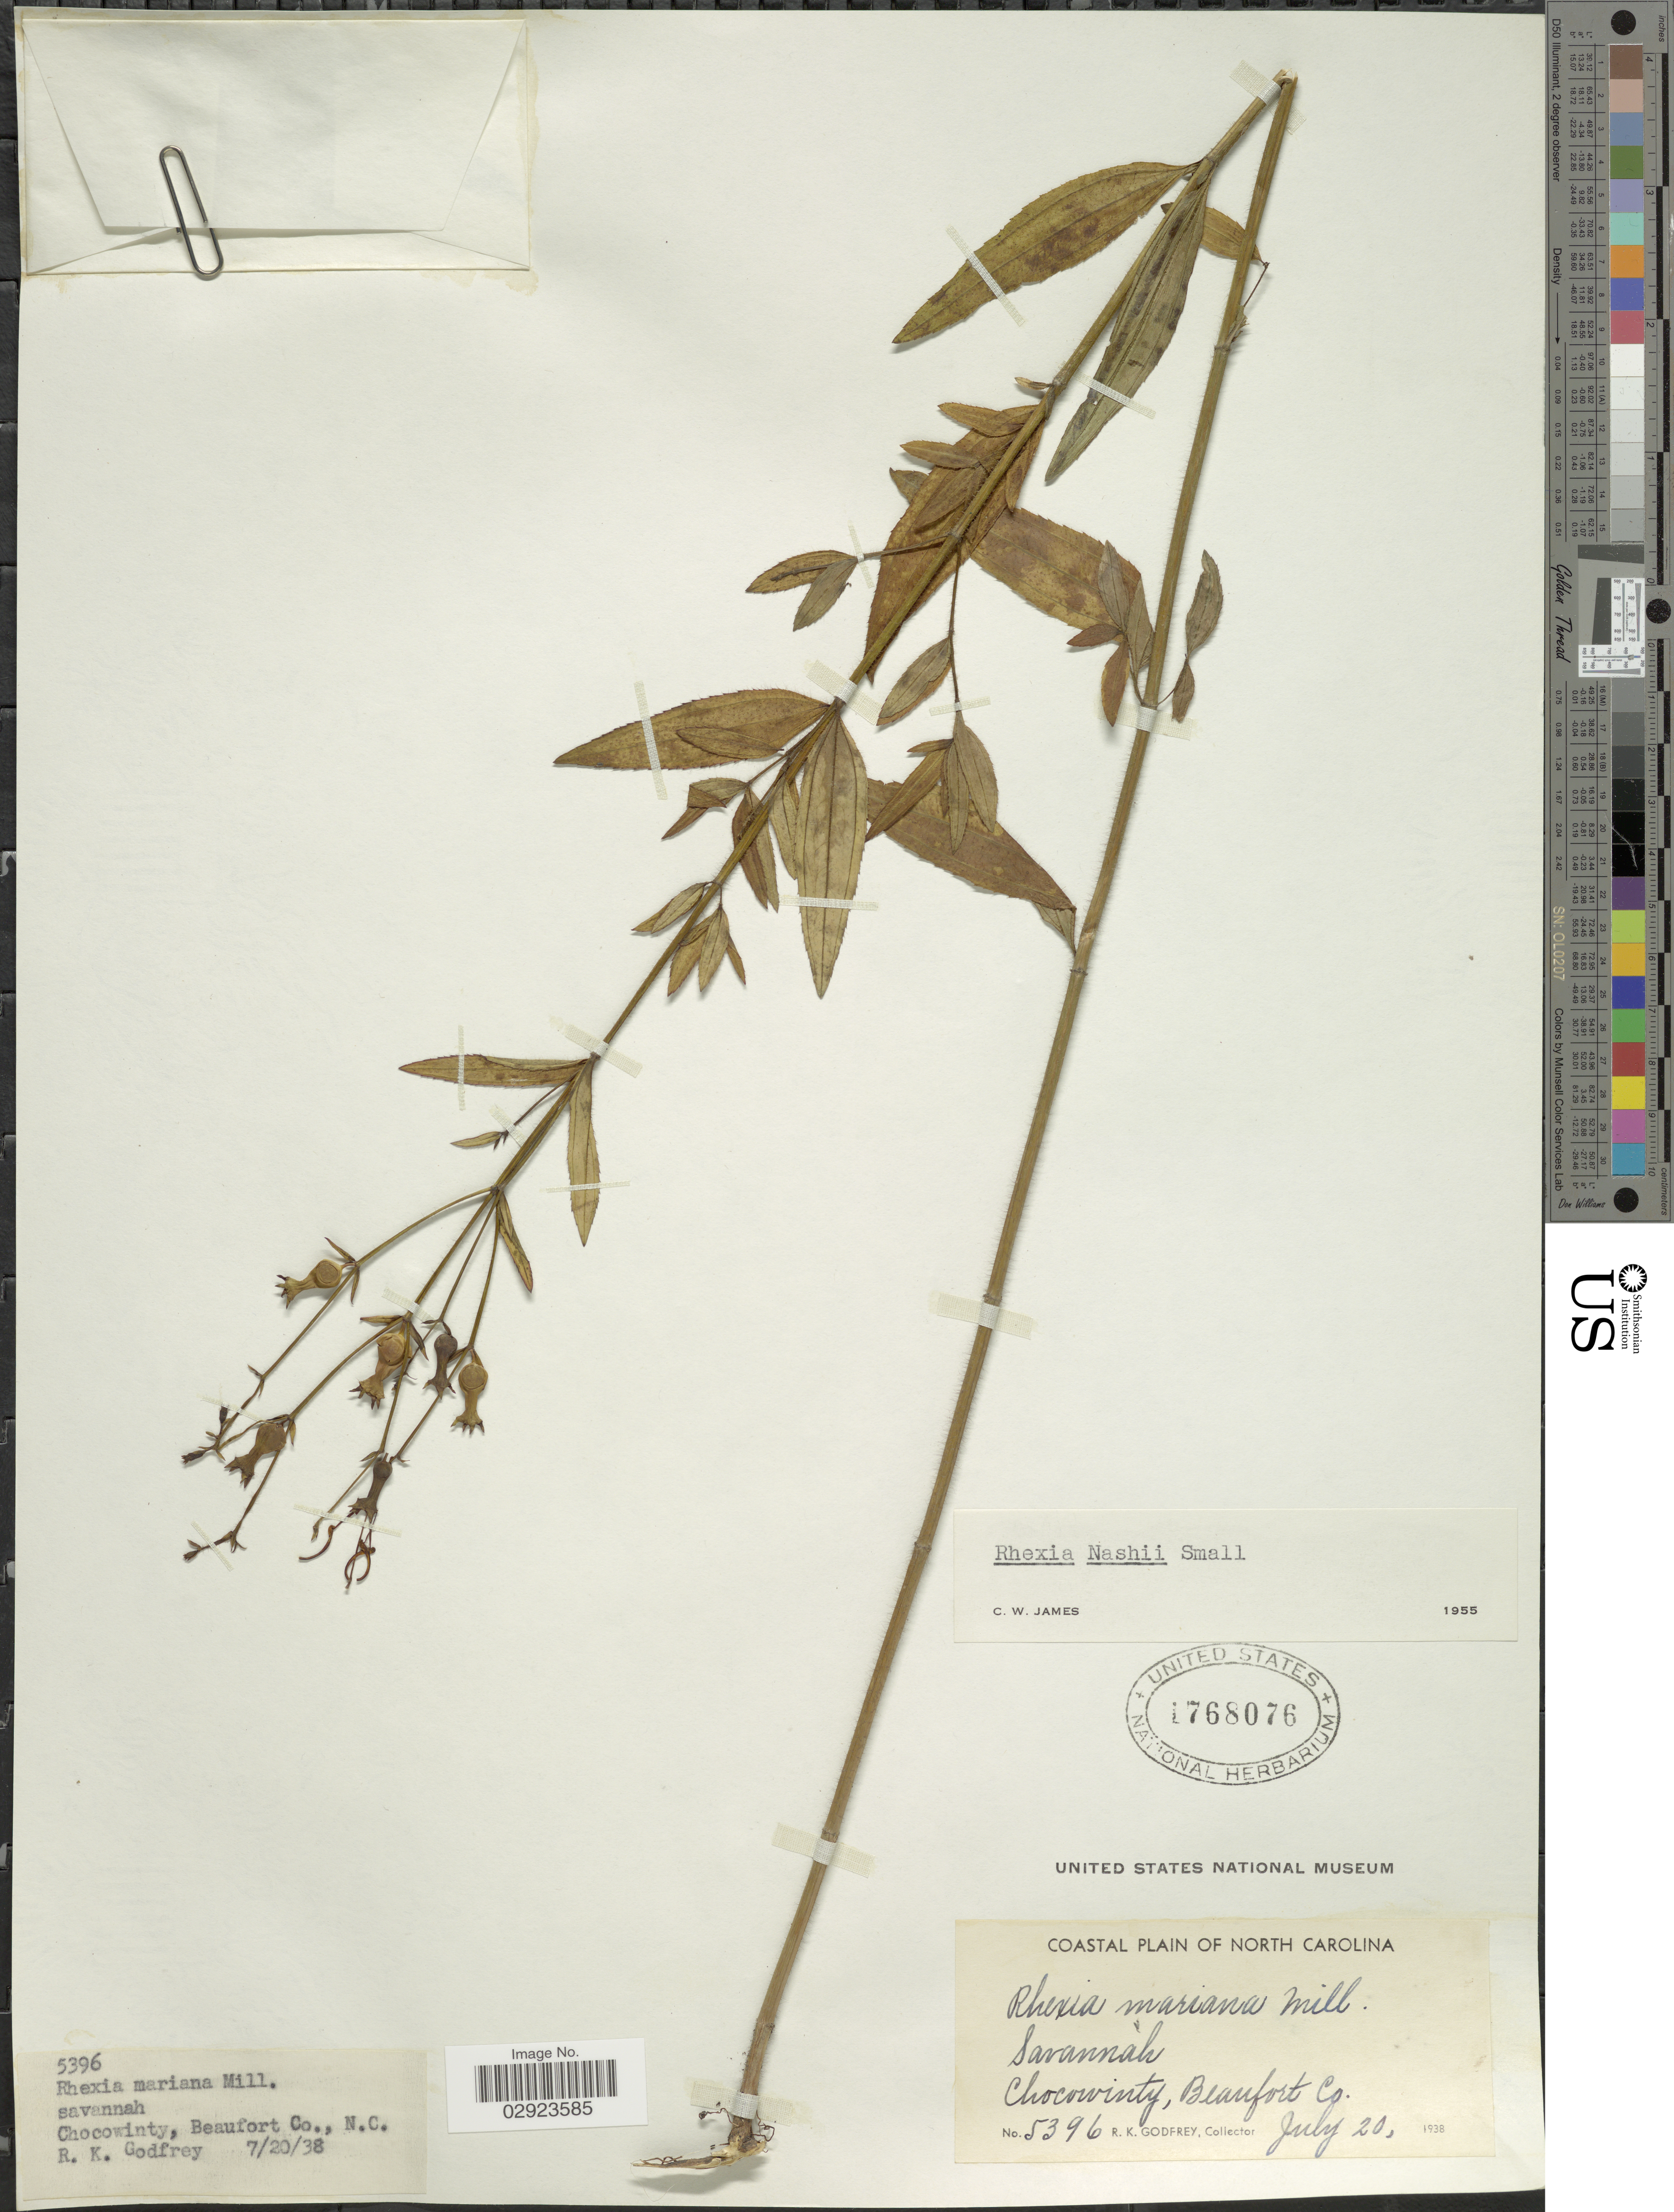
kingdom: Plantae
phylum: Tracheophyta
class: Magnoliopsida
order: Myrtales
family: Melastomataceae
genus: Rhexia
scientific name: Rhexia nashii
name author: Small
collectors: R. K. Godfrey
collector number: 5396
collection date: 1938-07-20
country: United States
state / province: North Carolina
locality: Coastal plain of North Carolina. Chocowinty, Beaufort Co.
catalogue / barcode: US 1768076